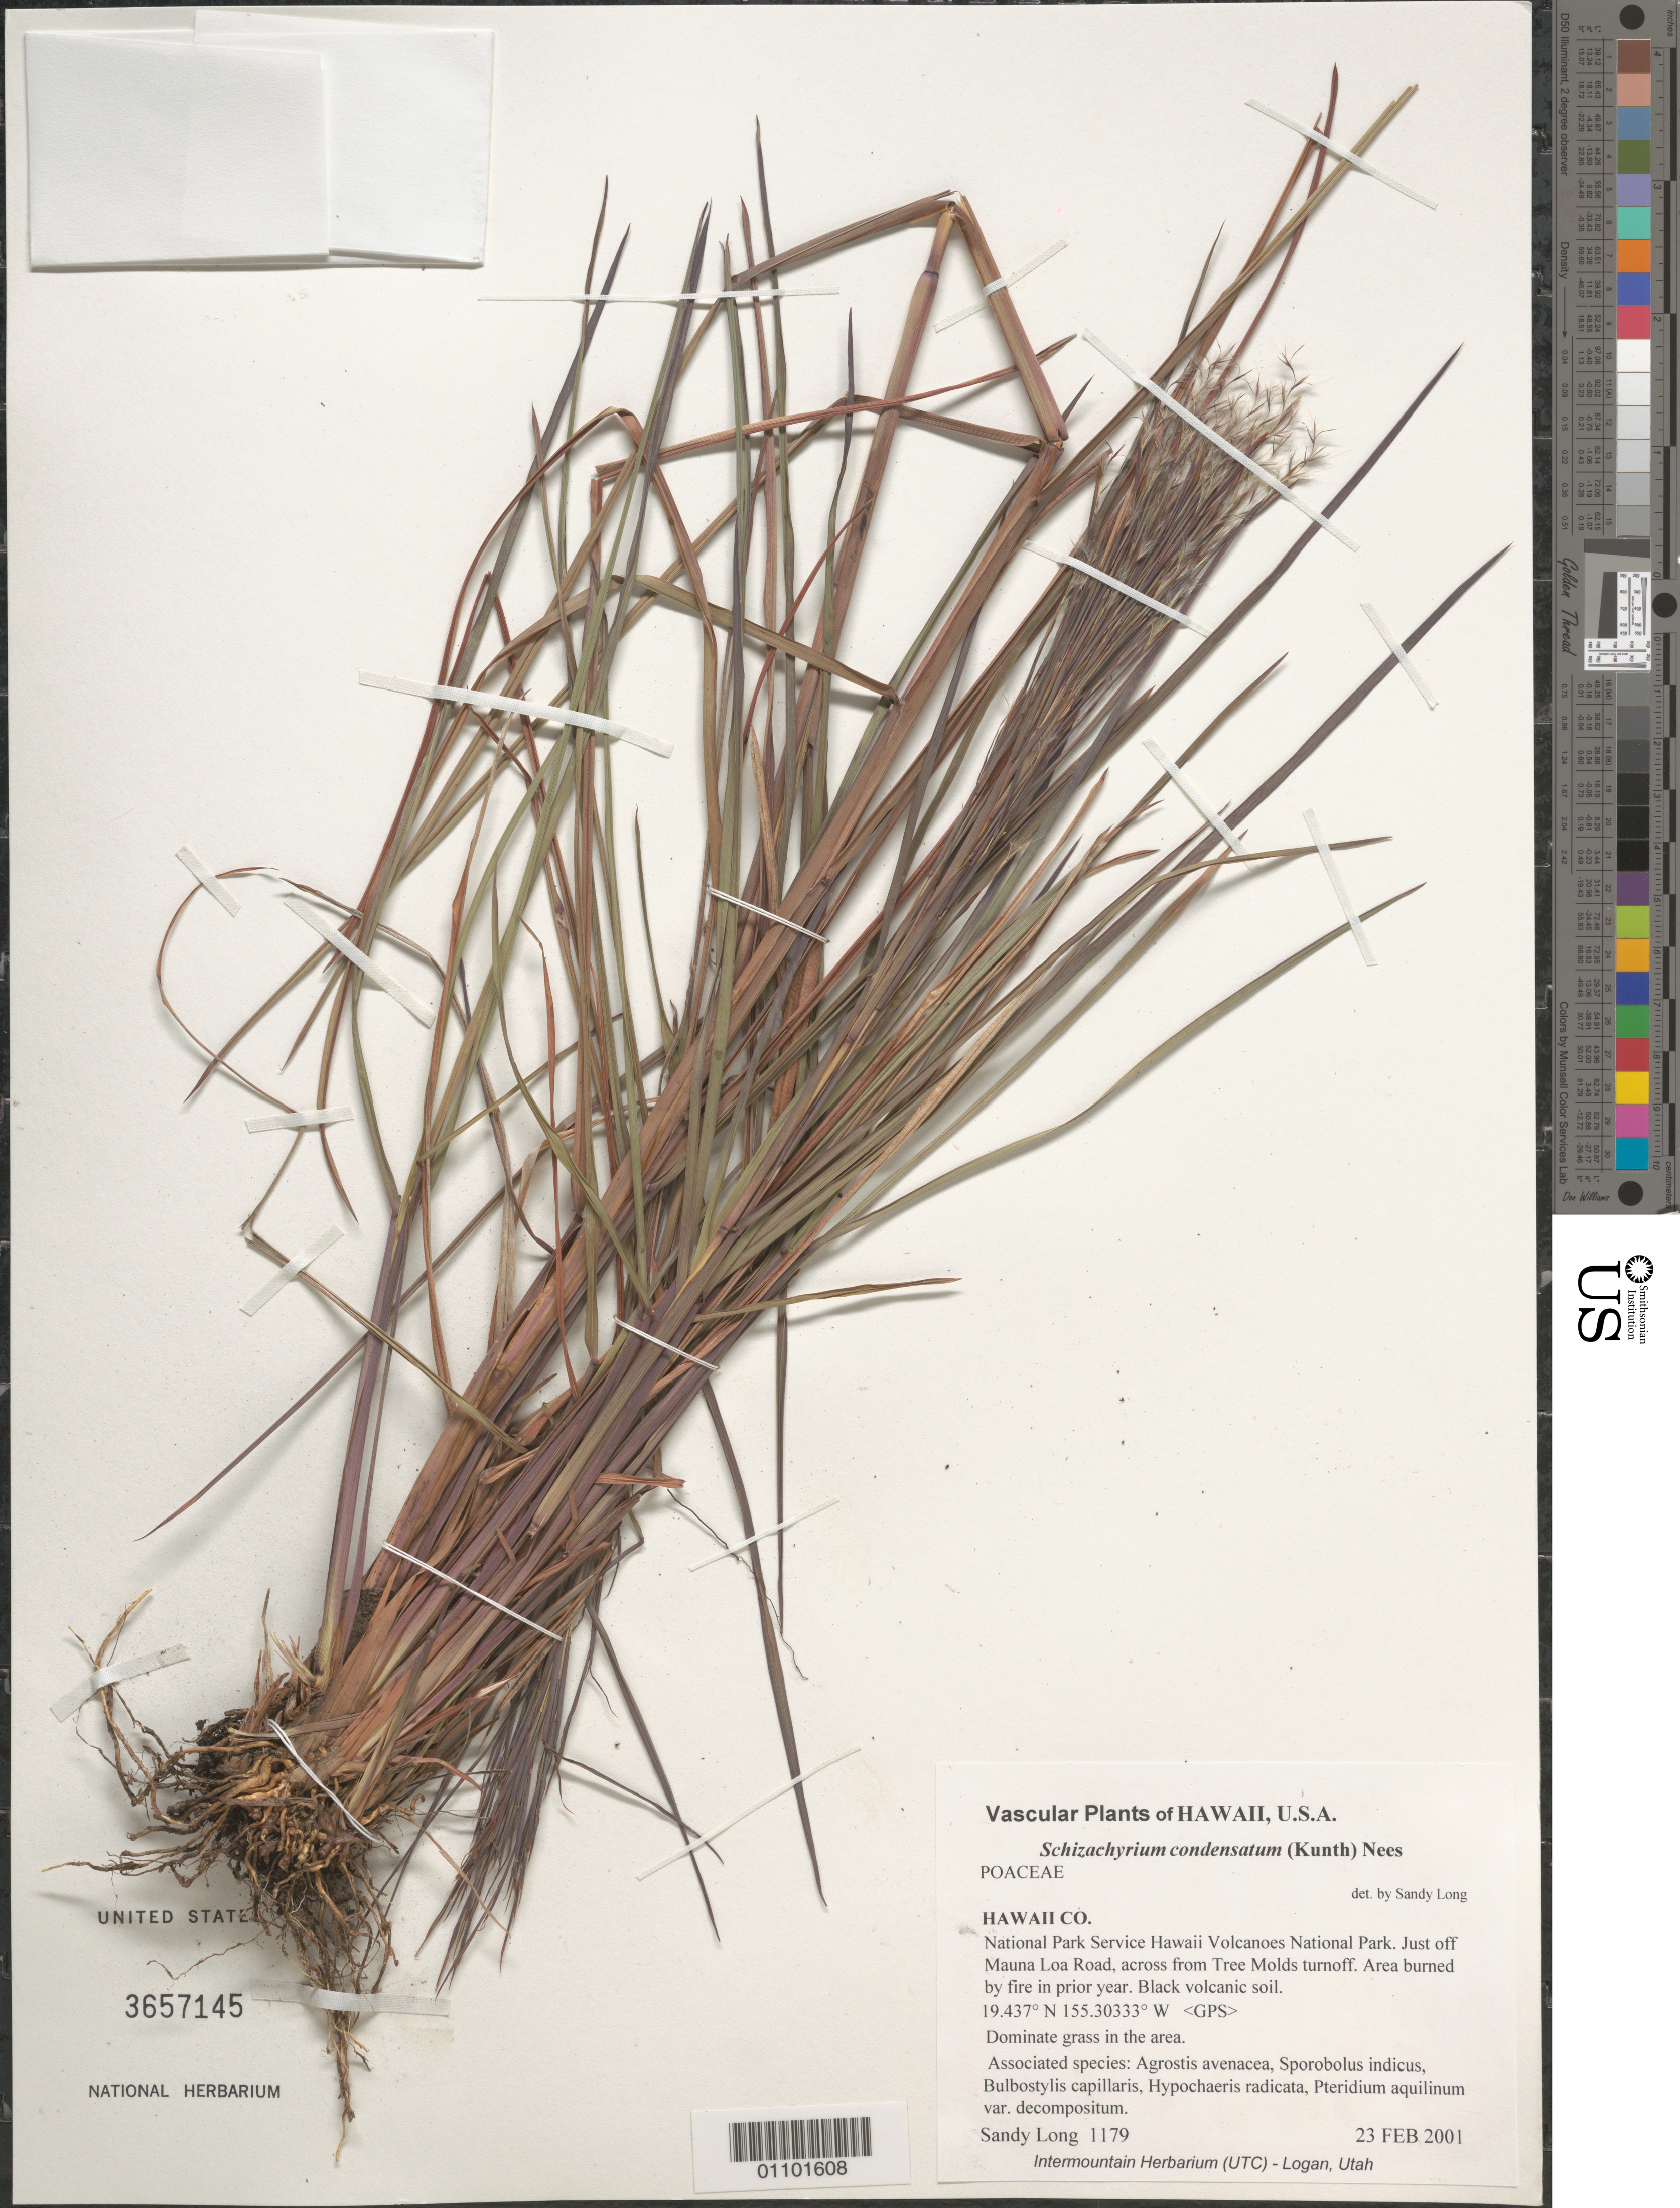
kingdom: Plantae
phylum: Tracheophyta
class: Liliopsida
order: Poales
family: Poaceae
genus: Schizachyrium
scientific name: Schizachyrium microstachyum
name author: (Desv. ex Ham.) Roseng. et al.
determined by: Faccenda, K.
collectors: S. Long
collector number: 1179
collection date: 2001-02-23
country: United States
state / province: Hawaii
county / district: Hawaii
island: Hawaii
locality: Hawaii Volcanoes National Park, just off Mauna Loa Road, across from Tree Molds turnoff, area burned by fire in prior year.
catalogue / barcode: US 3657145